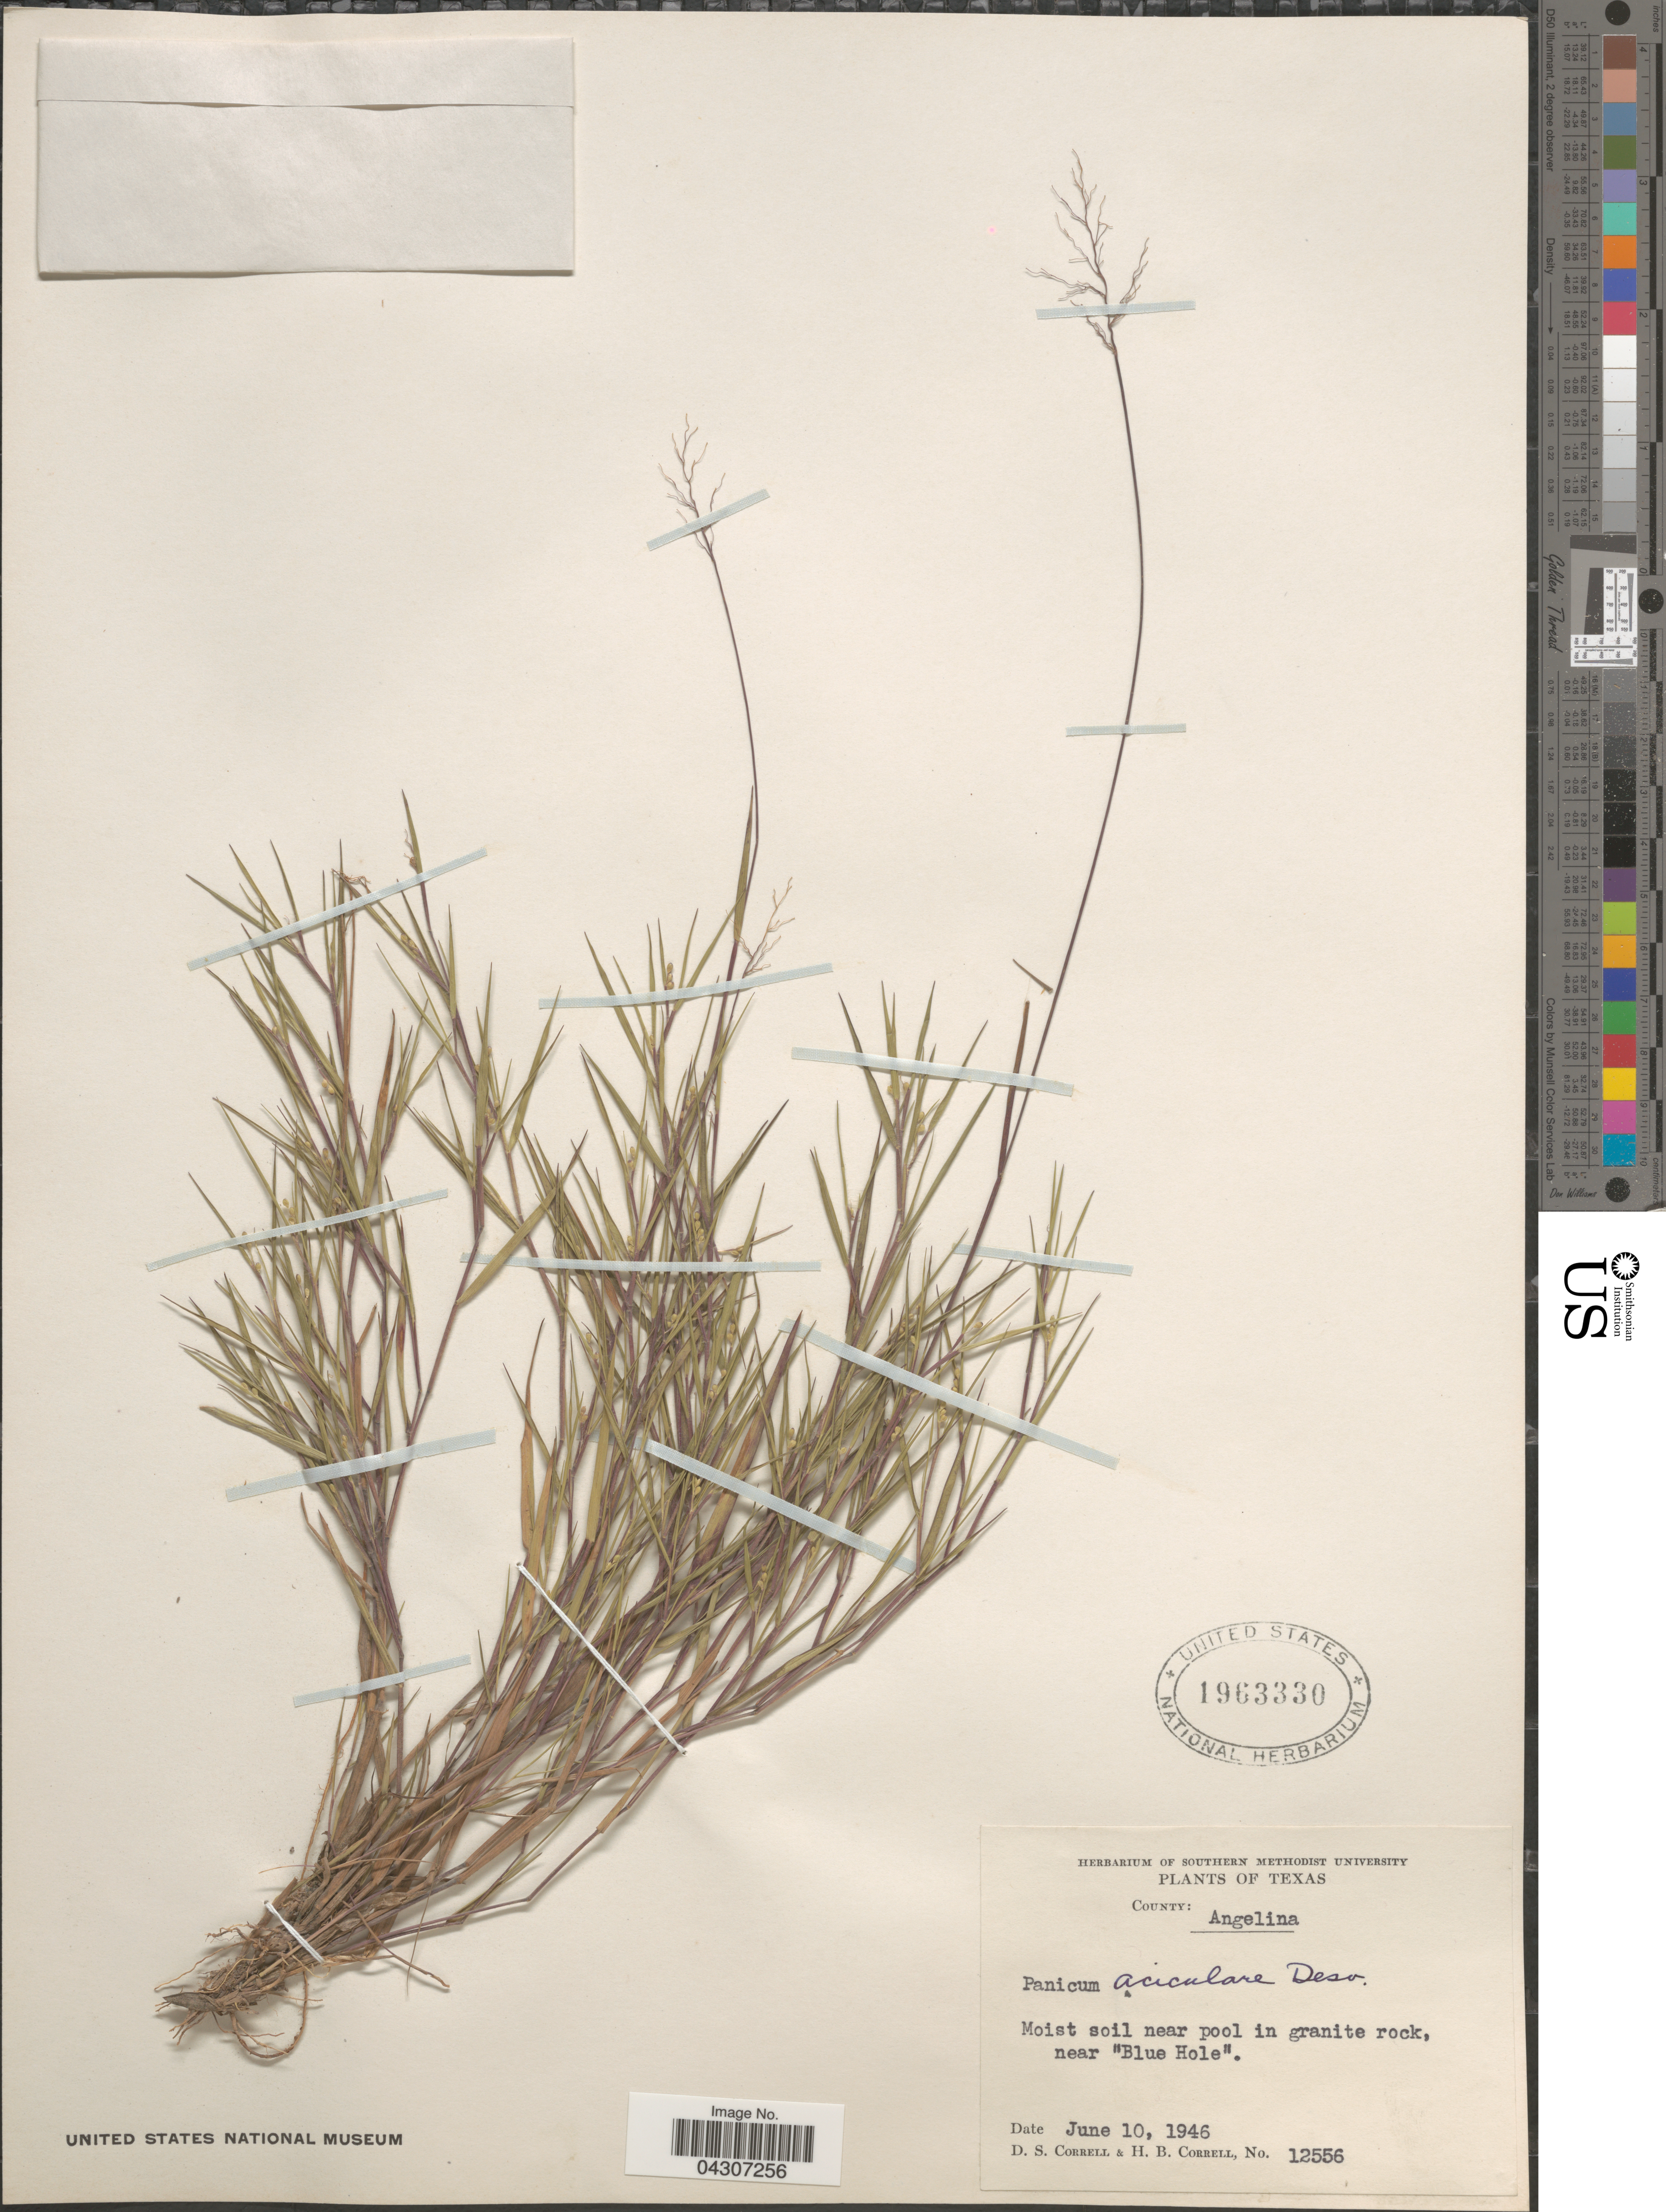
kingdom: Plantae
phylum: Tracheophyta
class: Liliopsida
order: Poales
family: Poaceae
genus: Dichanthelium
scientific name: Dichanthelium aciculare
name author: (Desv. ex Poir.) Gould & C.A. Clark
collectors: D. S. Correll & H. Correll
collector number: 12556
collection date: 1946-06-10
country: United States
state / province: Texas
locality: County: Angelina. Moist soil near pool in granite rock, near "Blue Hole".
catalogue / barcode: US 1963330